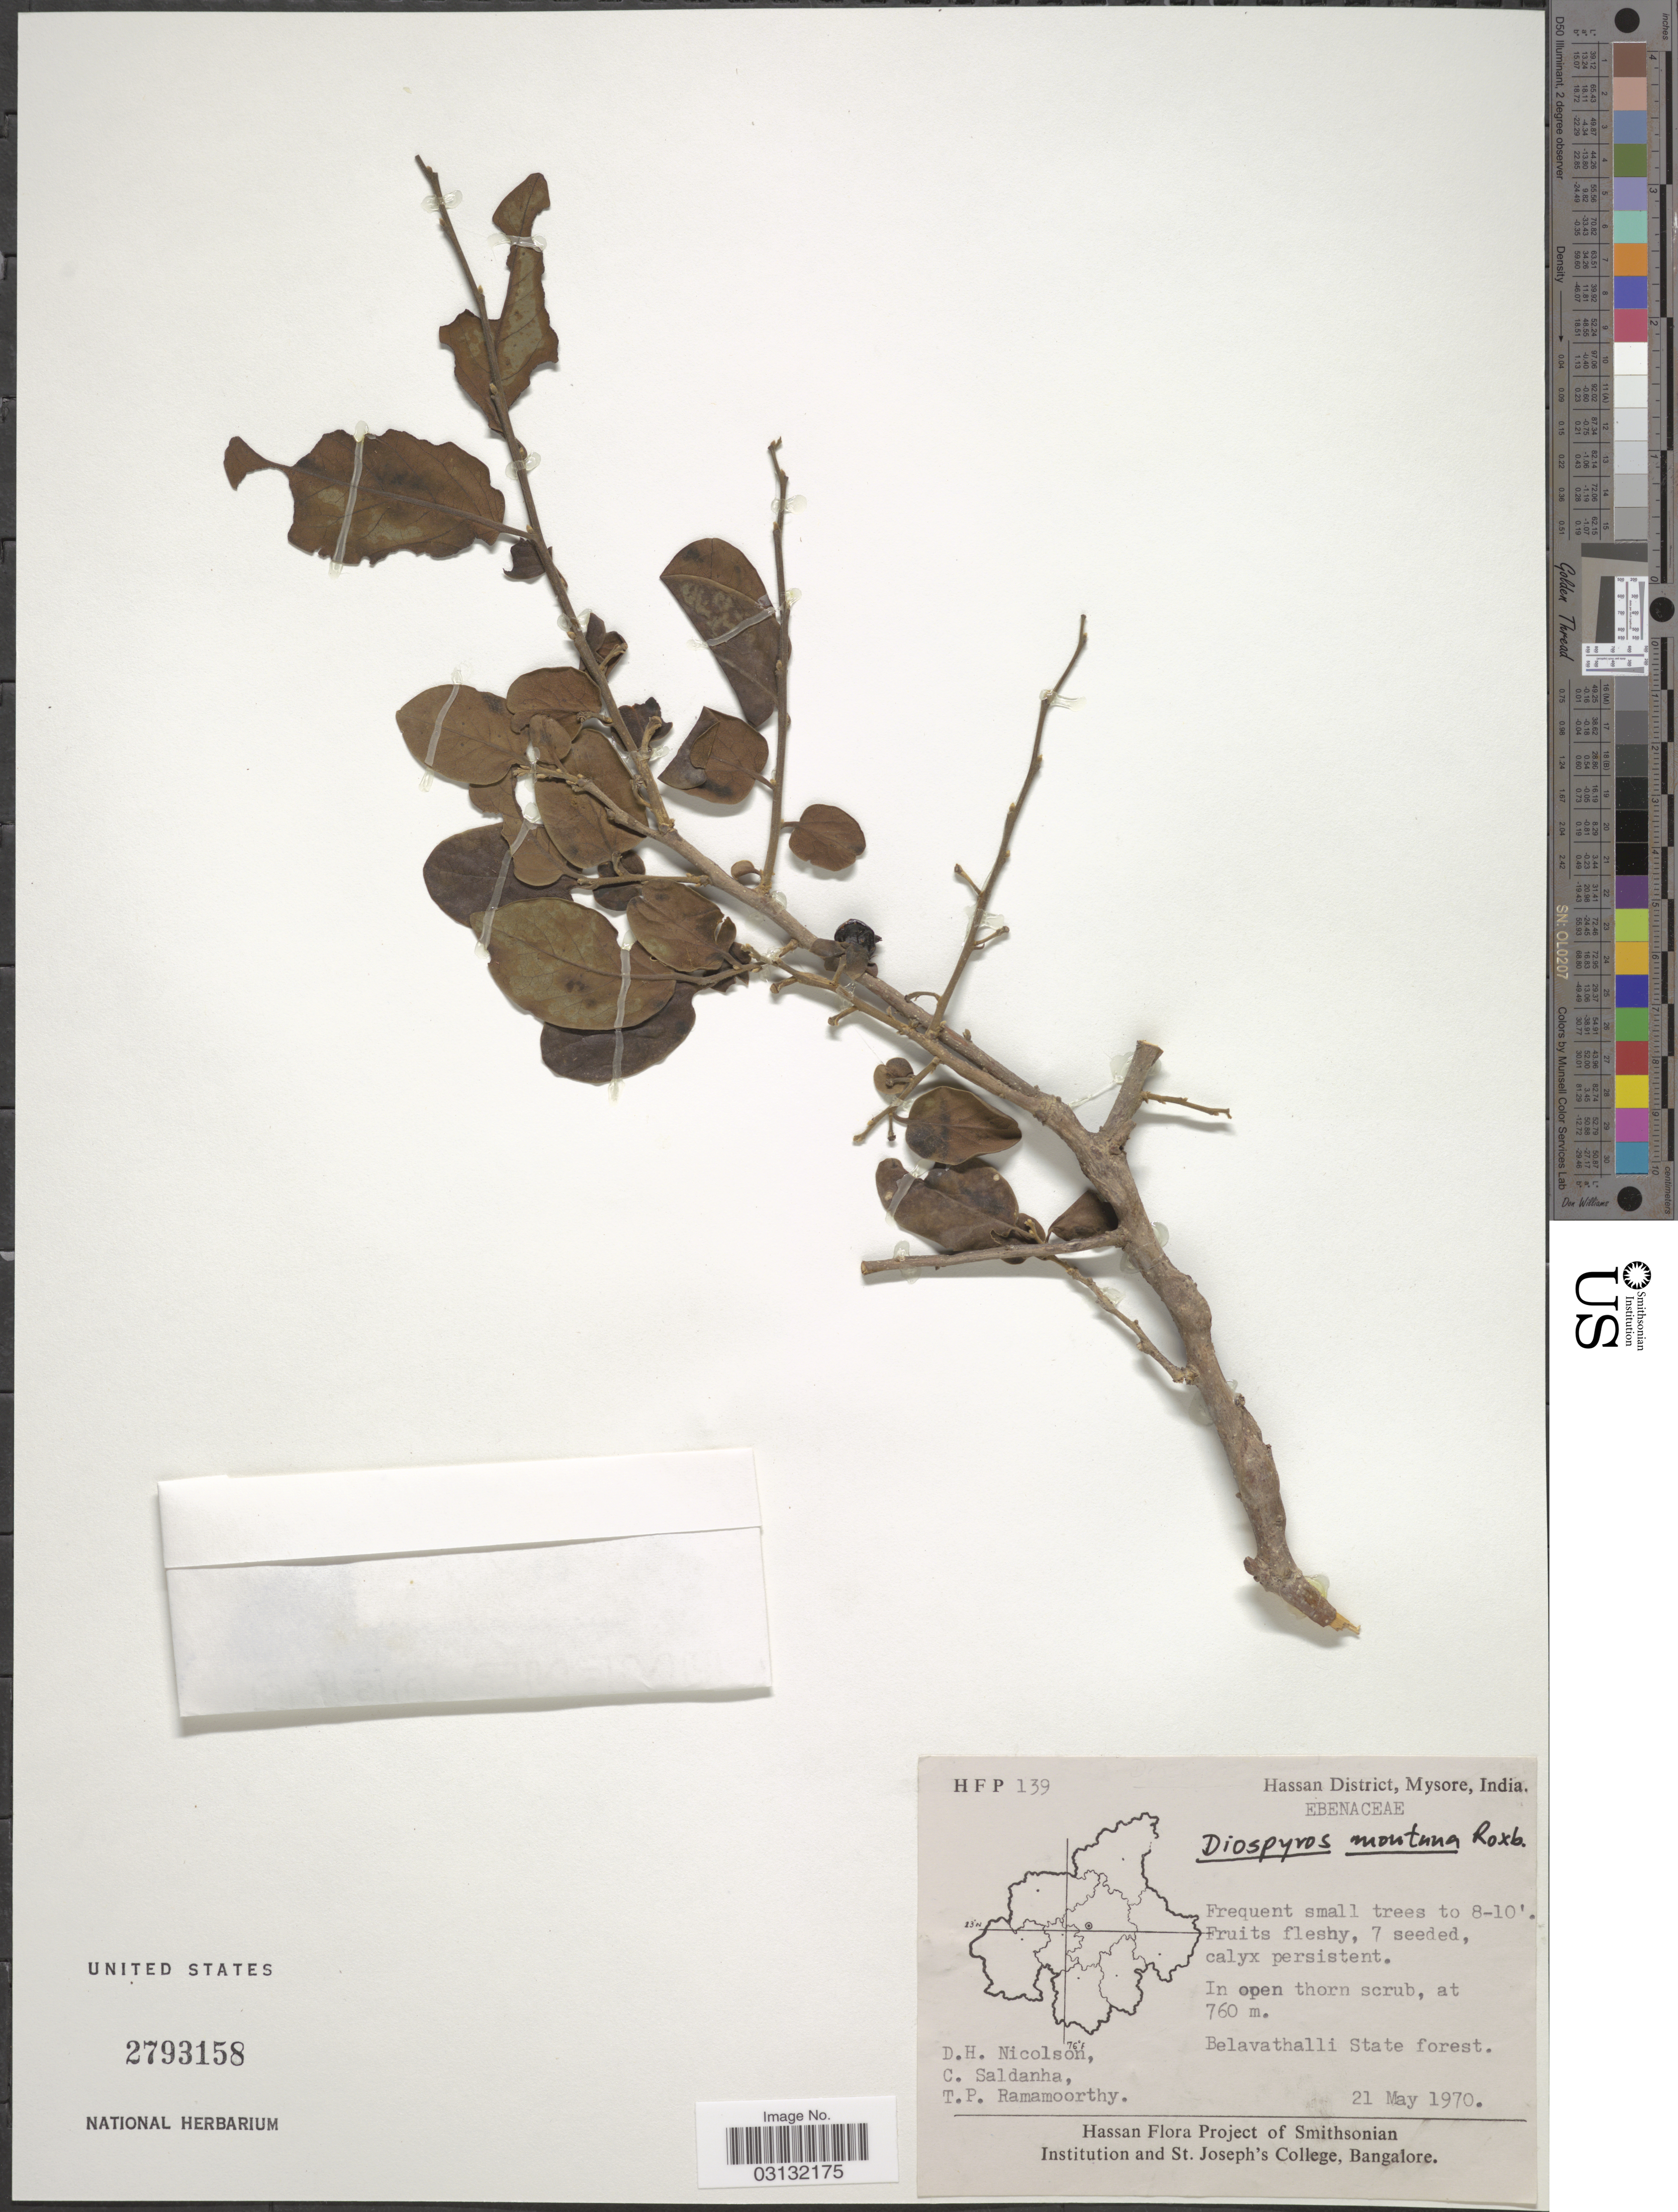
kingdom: Plantae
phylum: Tracheophyta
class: Magnoliopsida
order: Ericales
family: Ebenaceae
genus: Diospyros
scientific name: Diospyros montana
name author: Roxb.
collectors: D. H. Nicolson, C. Saldanha & T. P. Ramamoorthy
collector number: H F P 139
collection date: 1970-05-21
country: India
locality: Hassan District, Mysore, India, Belavathalli State forest.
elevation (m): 760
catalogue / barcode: US 2793158